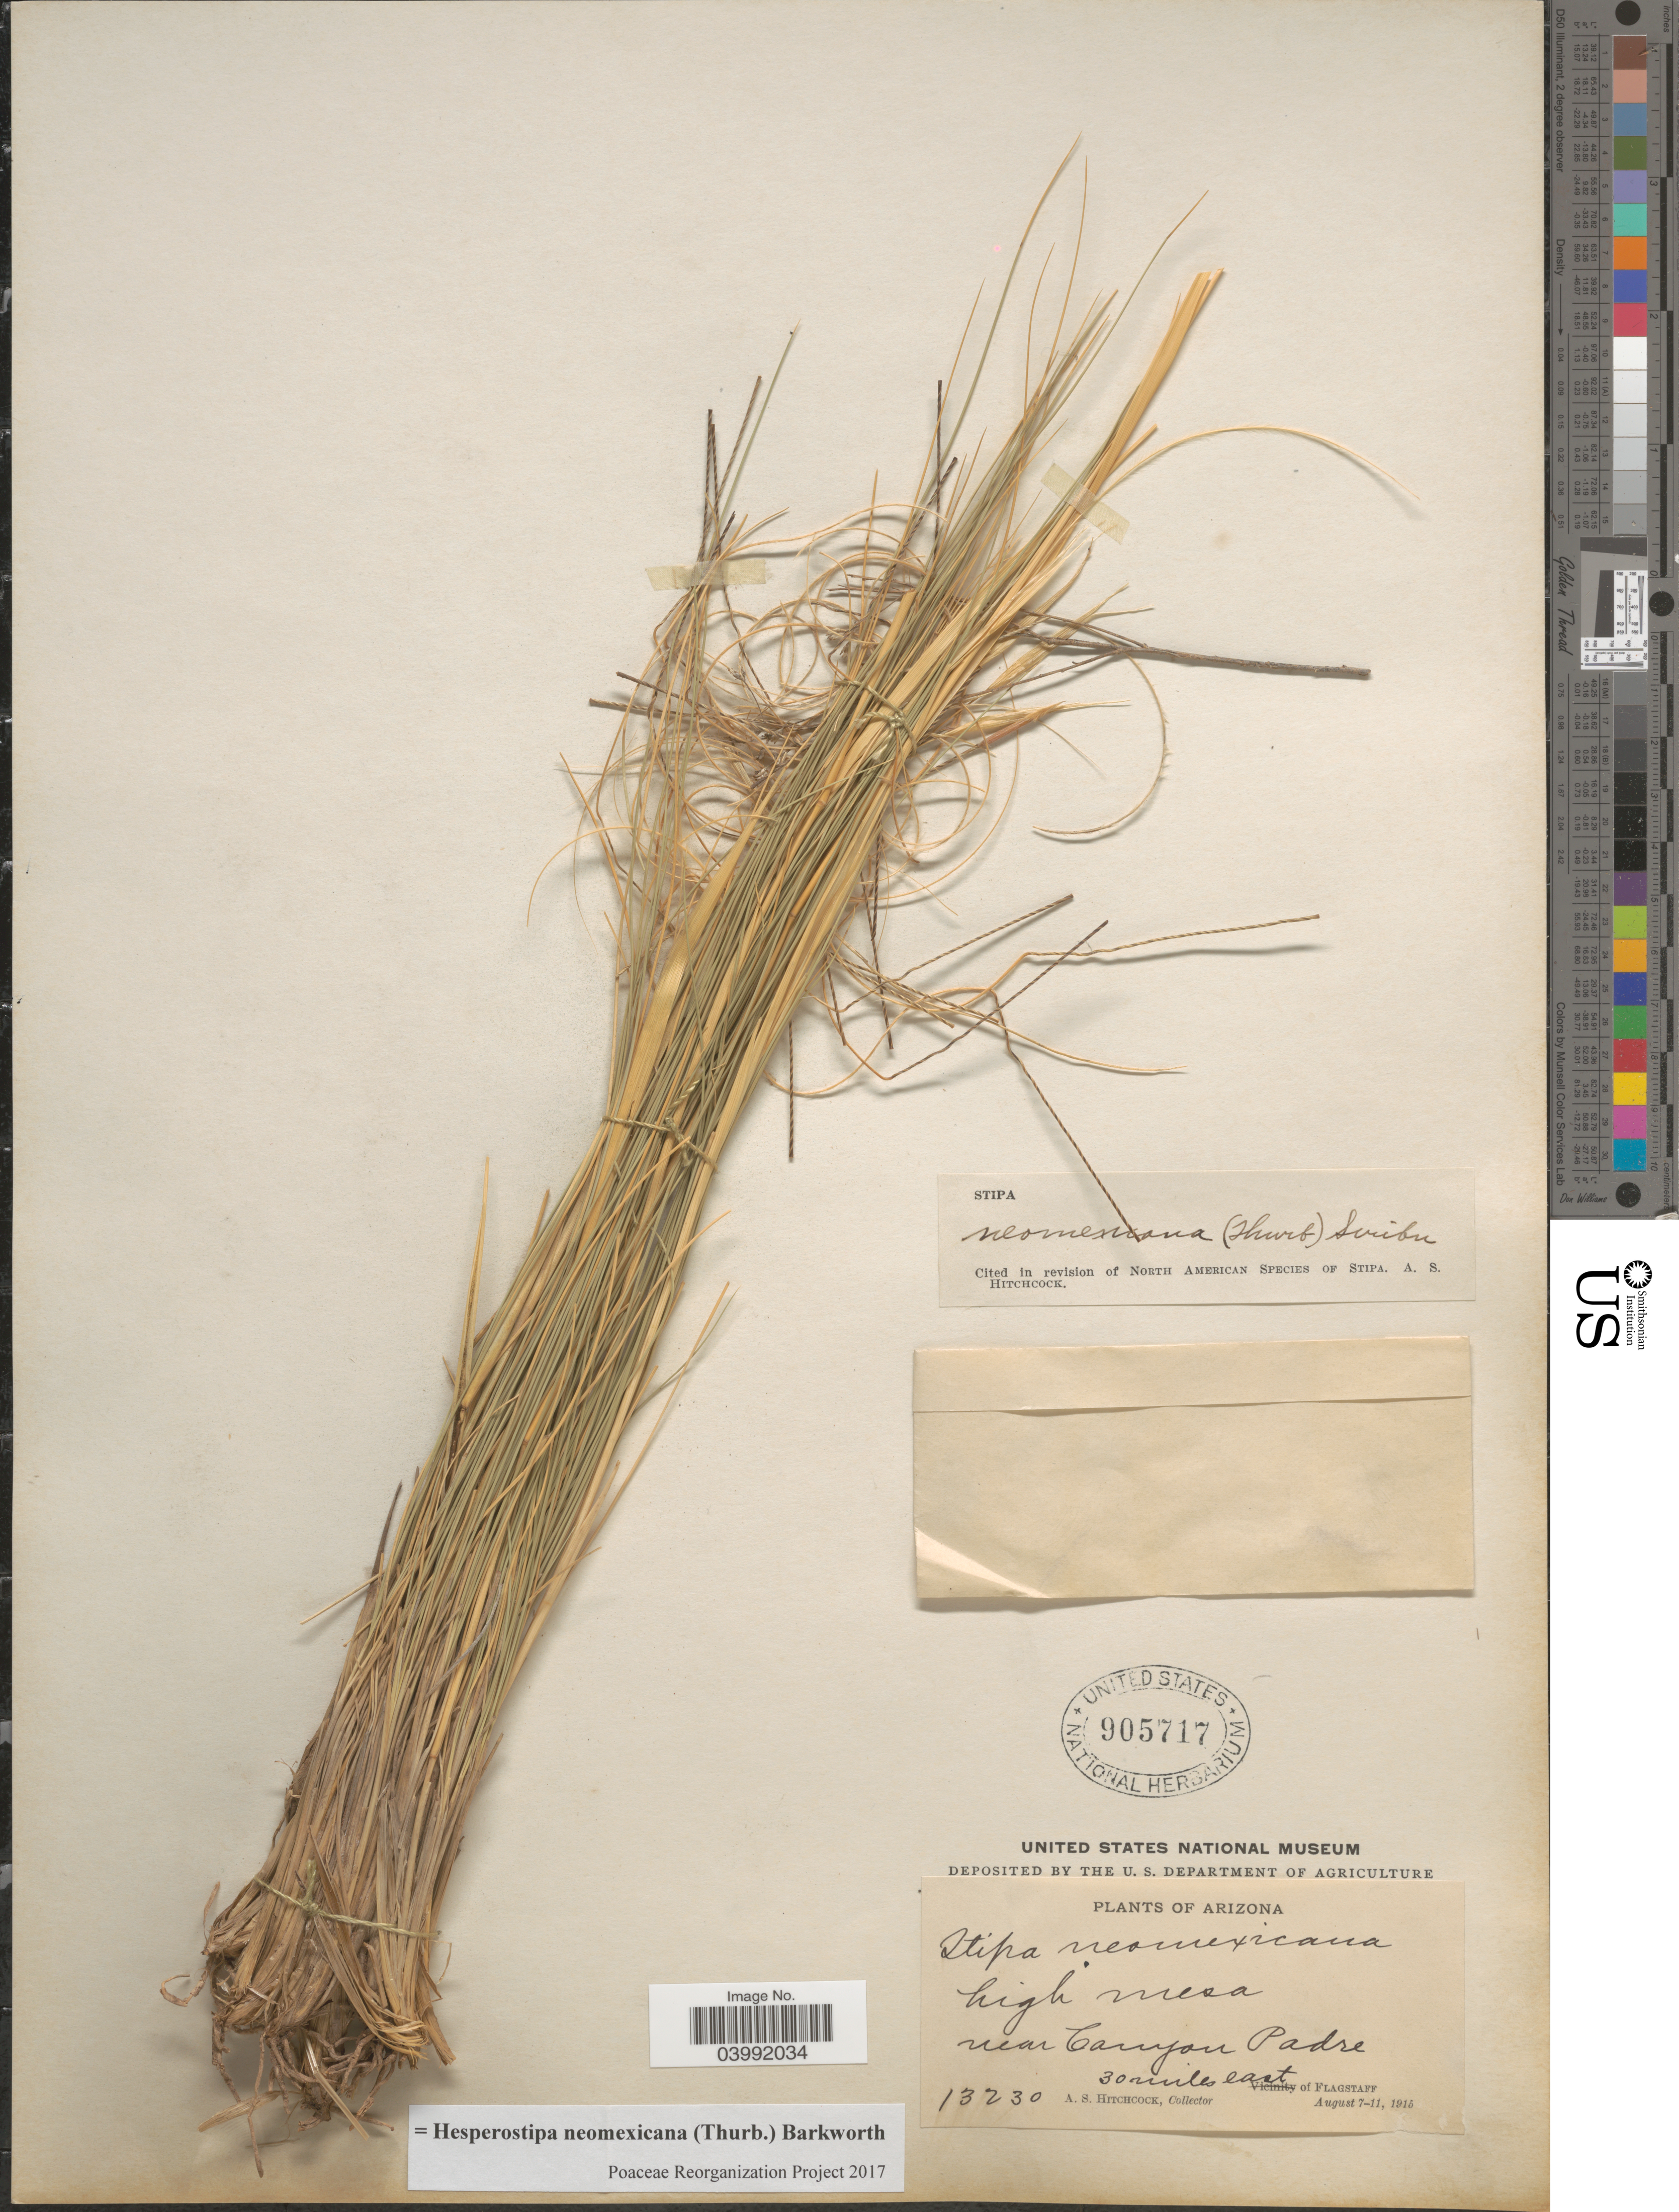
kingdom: Plantae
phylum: Tracheophyta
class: Liliopsida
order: Poales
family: Poaceae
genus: Hesperostipa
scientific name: Hesperostipa neomexicana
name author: (Thurb.) Barkworth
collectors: A. S. Hitchcock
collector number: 13230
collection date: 1915-08-07/1915-08-11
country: United States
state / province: Arizona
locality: High mesa near Canyon Padre. 30 miles east of Flagstaff.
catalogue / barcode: US 905717